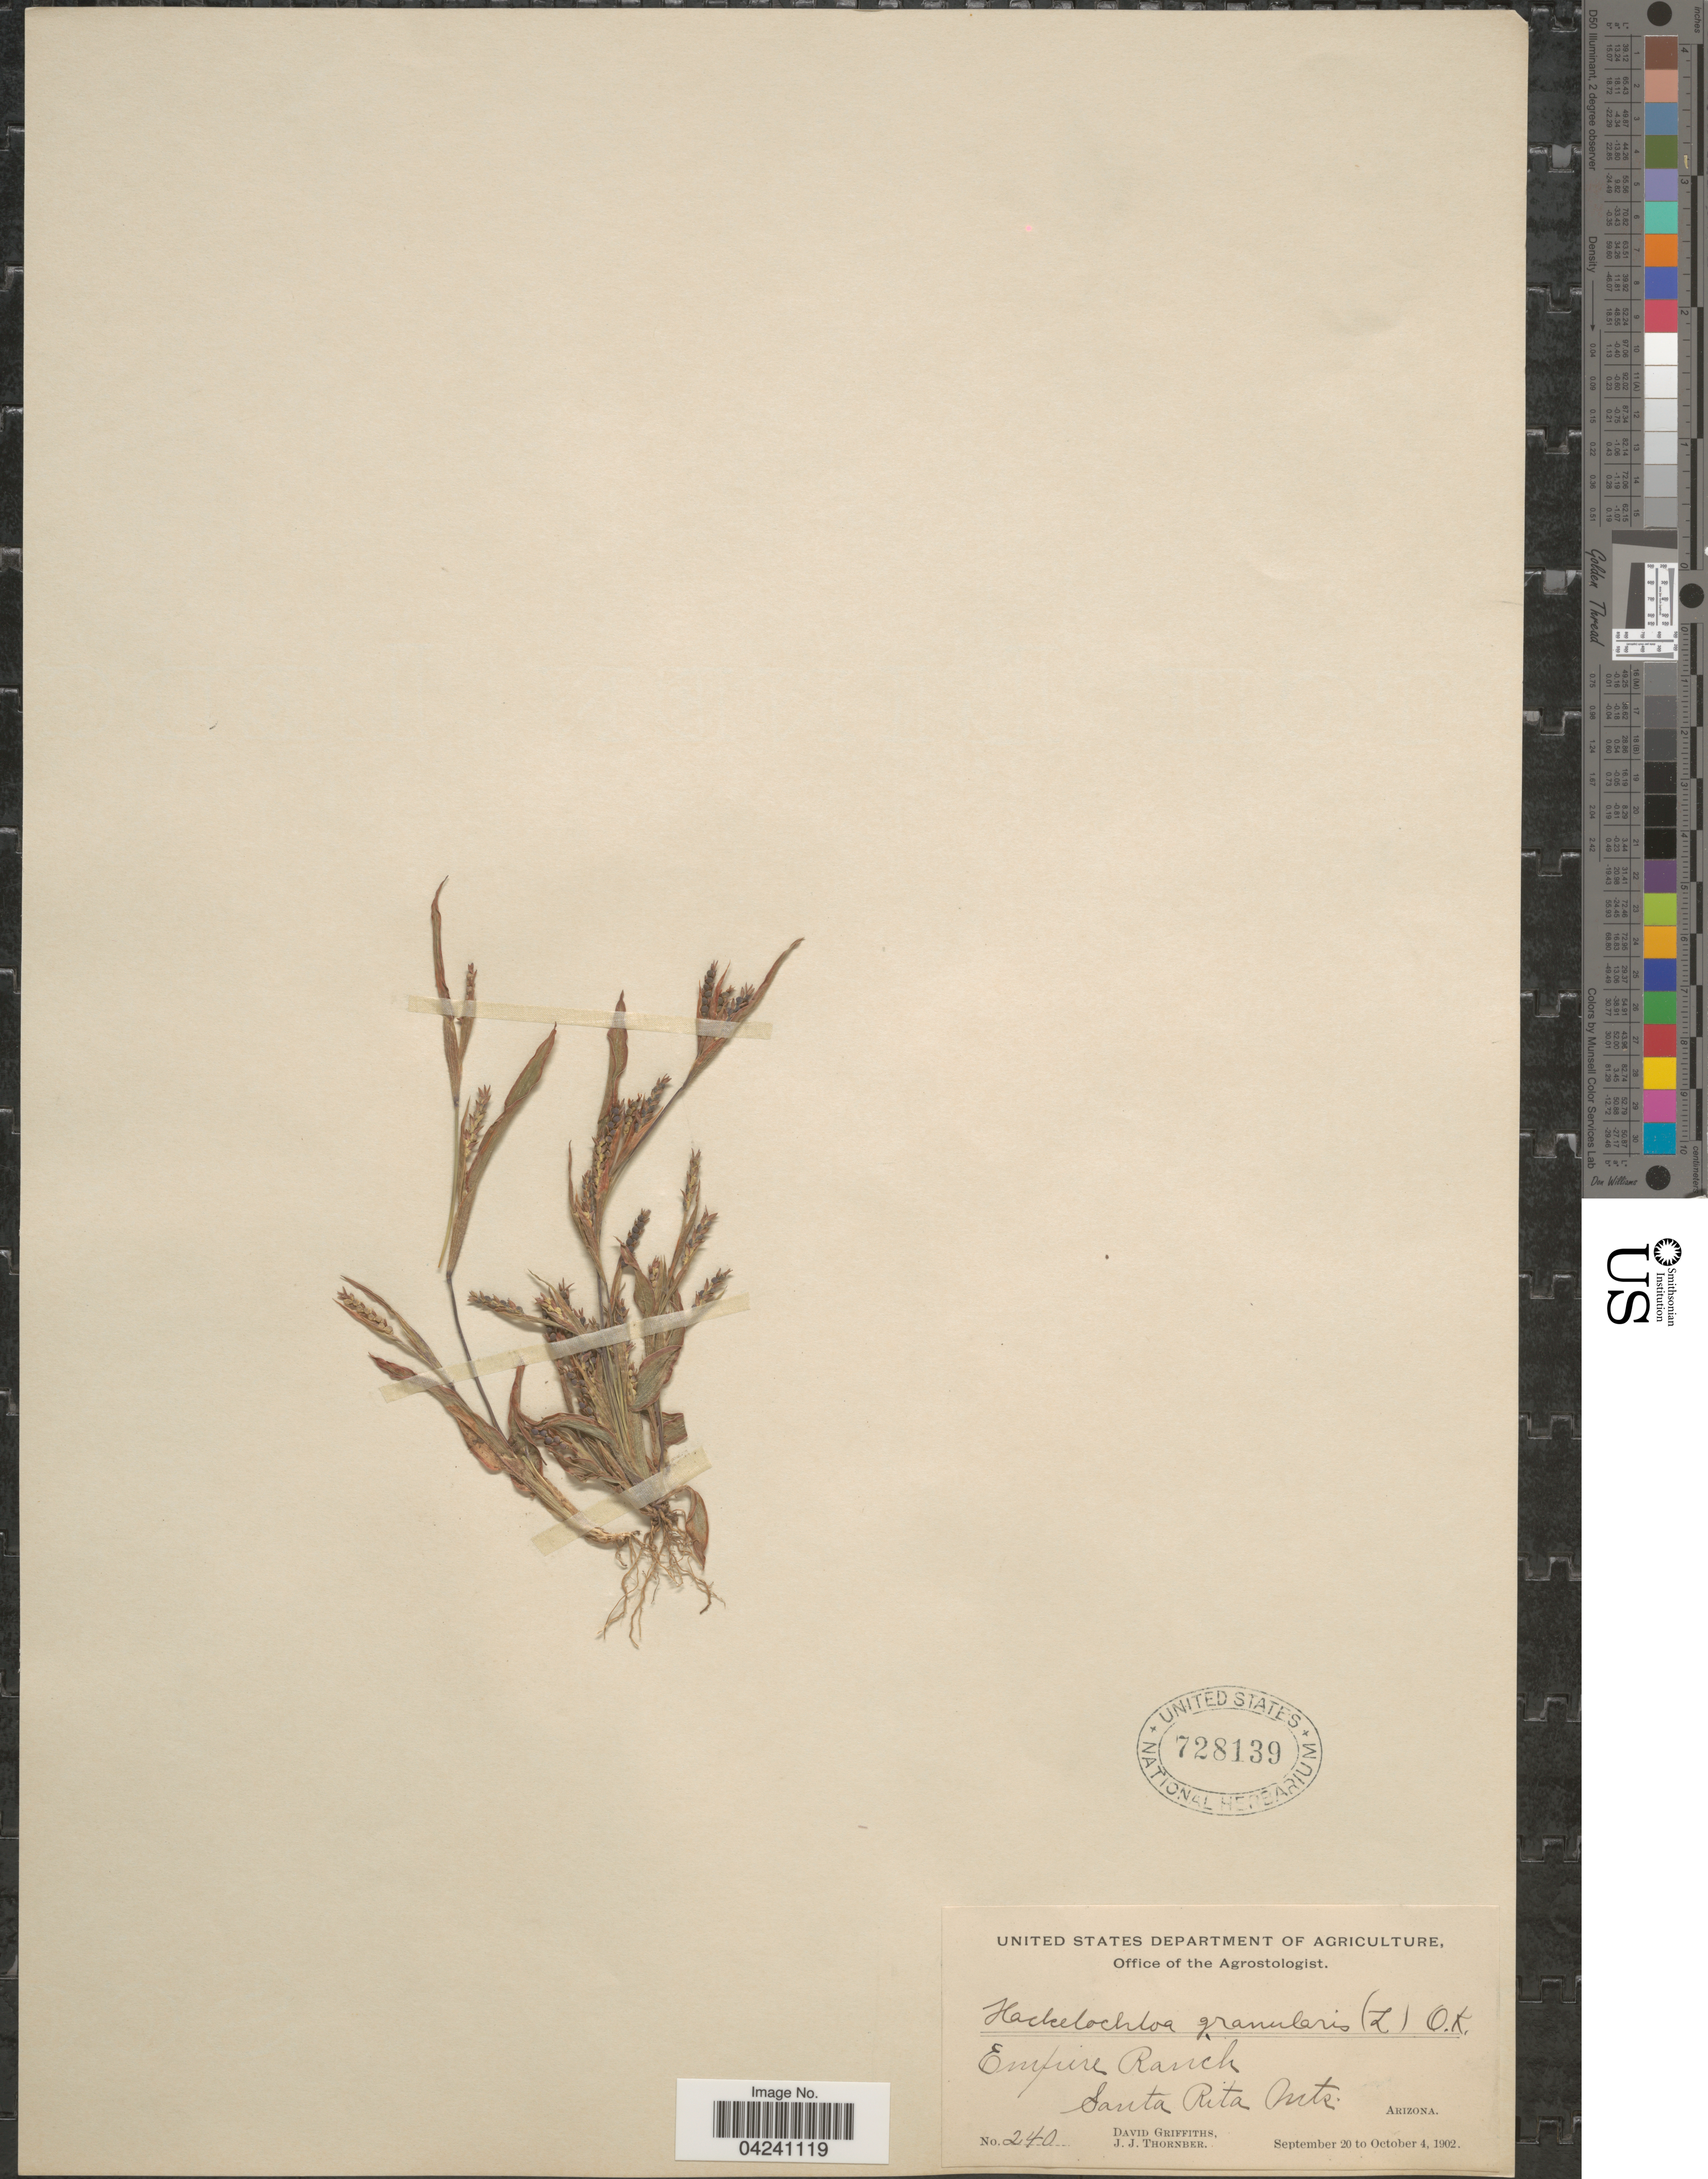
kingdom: Plantae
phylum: Tracheophyta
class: Liliopsida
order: Poales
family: Poaceae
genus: Hackelochloa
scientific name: Hackelochloa granularis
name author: (L.) Kuntze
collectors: D. Griffiths & J. Thornber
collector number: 240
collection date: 1902-09-20/1902-10-04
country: United States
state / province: Arizona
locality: Empire Ranch. Santa Rita Mts.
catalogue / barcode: US 728139